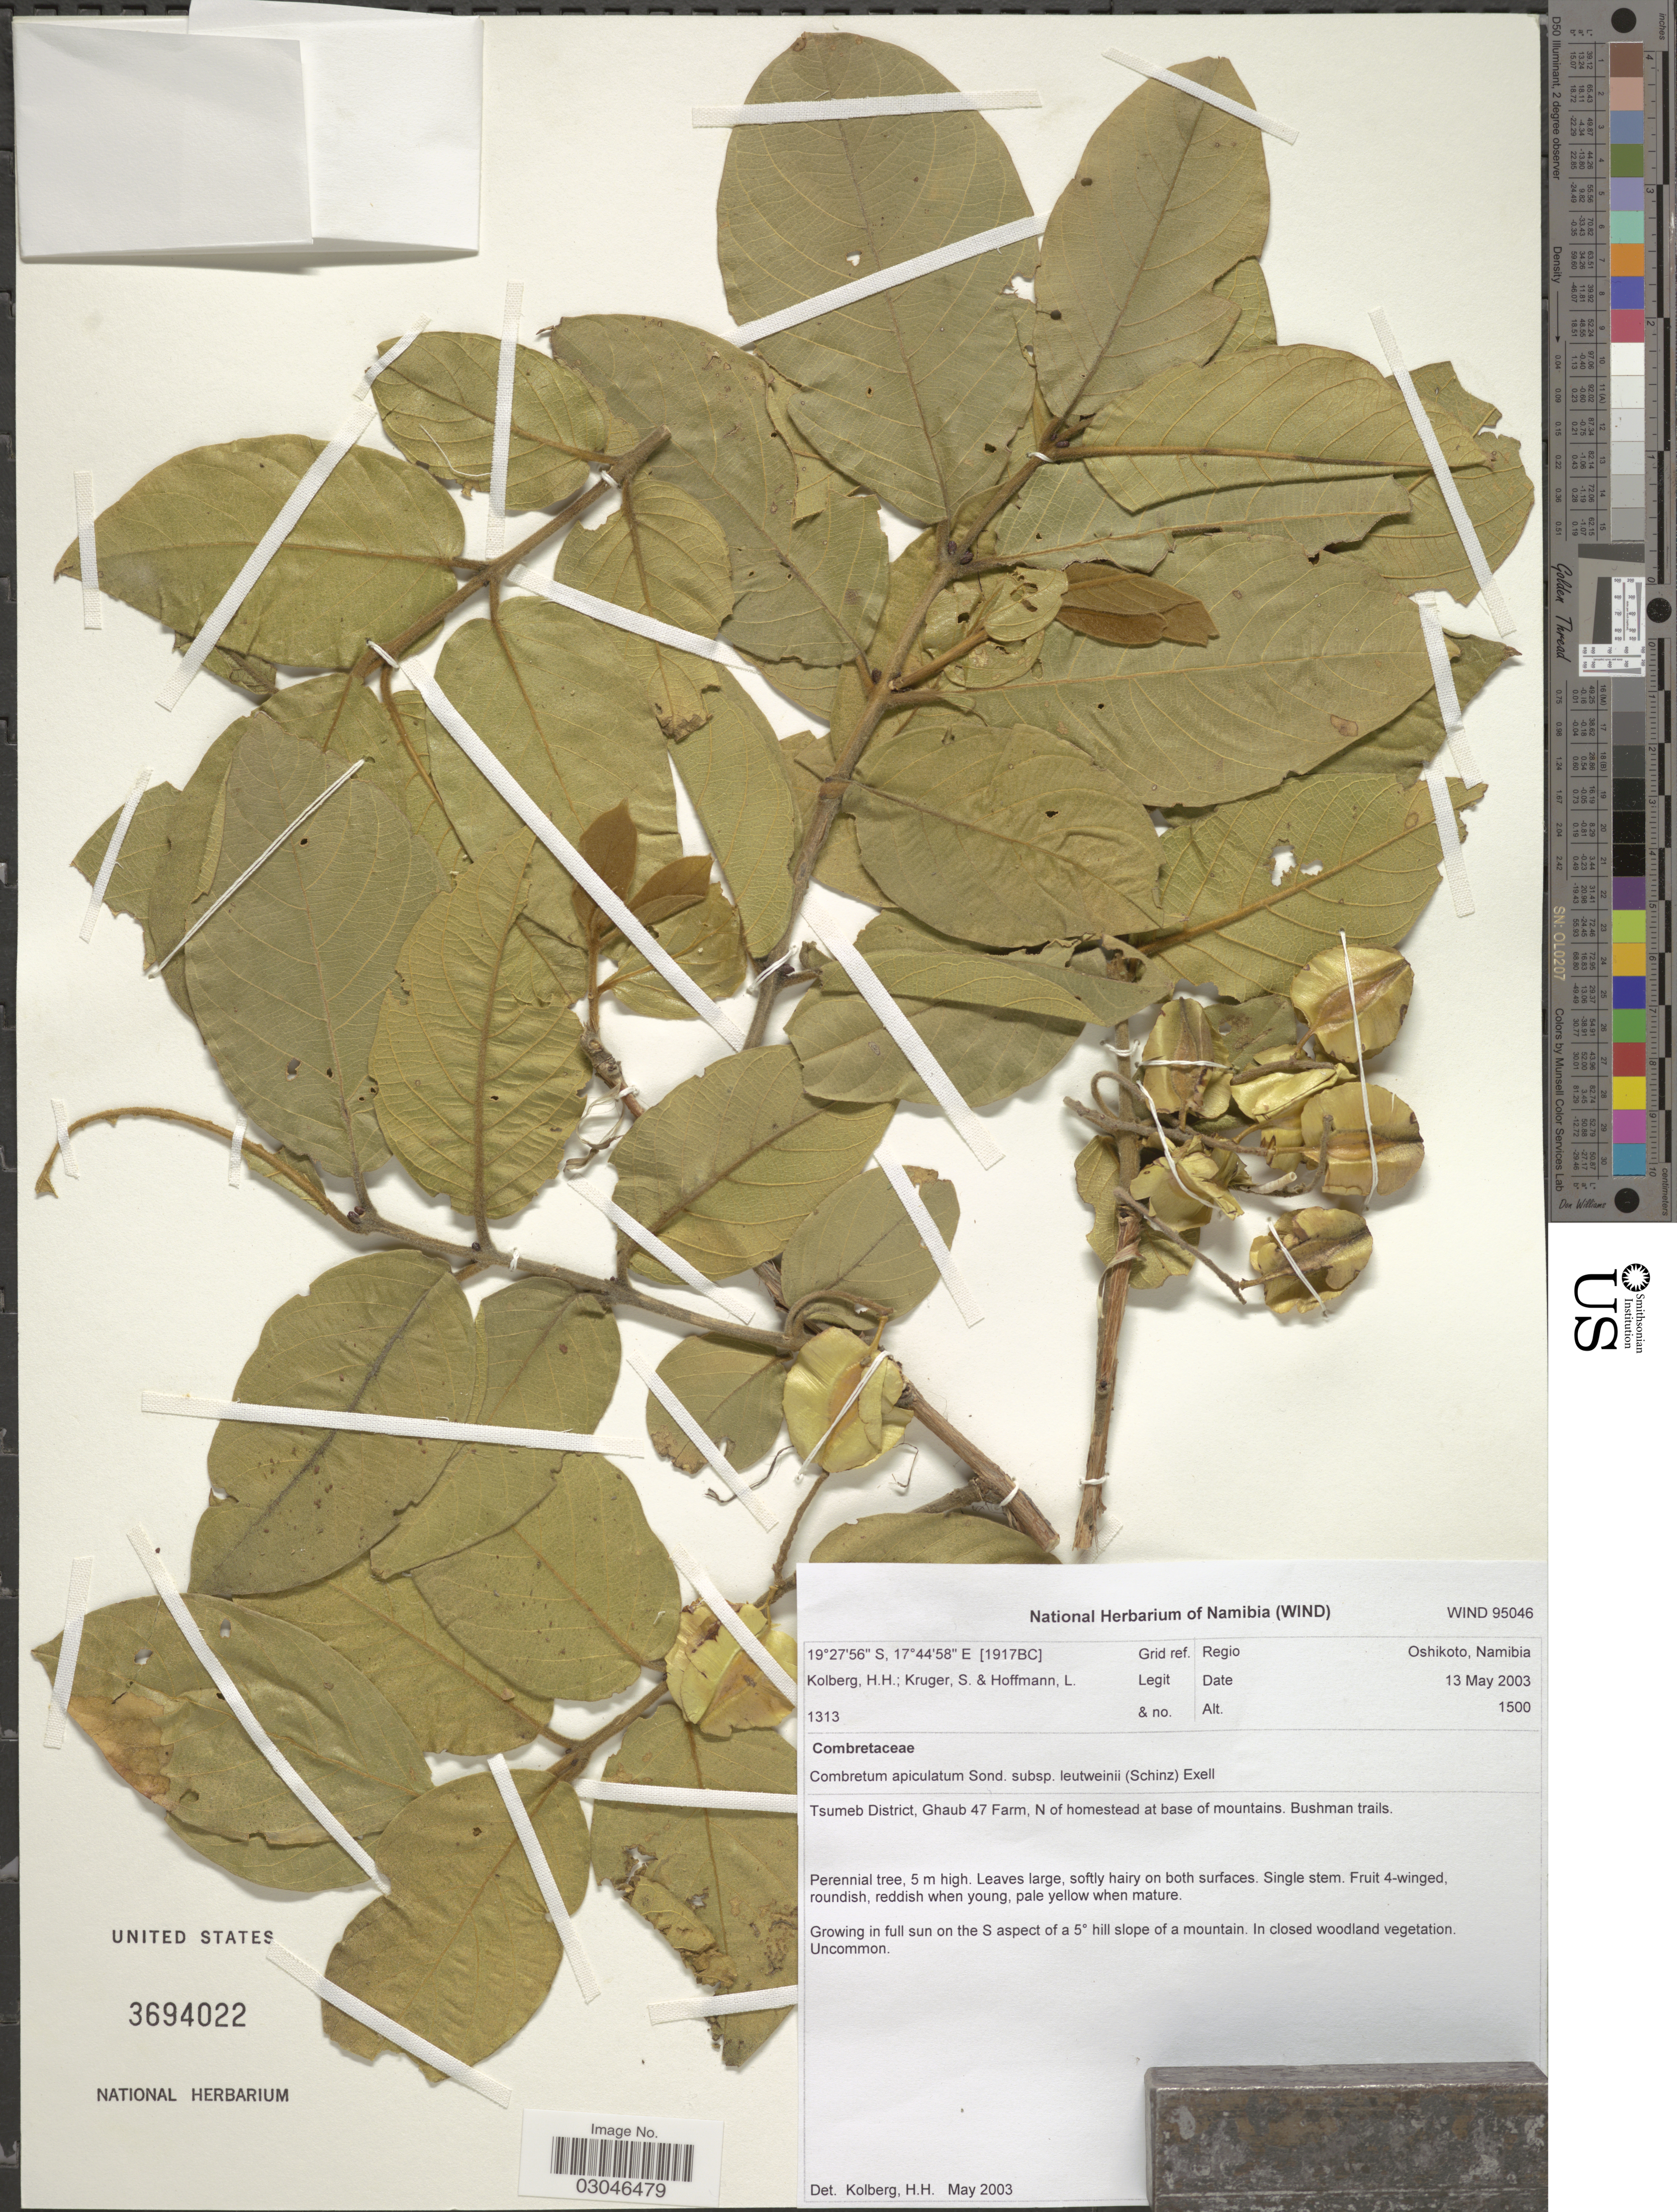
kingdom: Plantae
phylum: Tracheophyta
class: Magnoliopsida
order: Myrtales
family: Combretaceae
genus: Combretum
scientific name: Combretum apiculatum subsp. leutweinii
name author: (Schinz) Exell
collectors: H. H. Kolberg, S. Kruger & L. Hoffmann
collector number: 1313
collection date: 2003-05-13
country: Namibia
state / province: Oshikoto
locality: [1917BC] Grid ref. Regio Oshikoto. Tsumeb District, Ghaub 47 Farm, N of homestead at base of mountains. Bushman trails.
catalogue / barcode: US 3694022